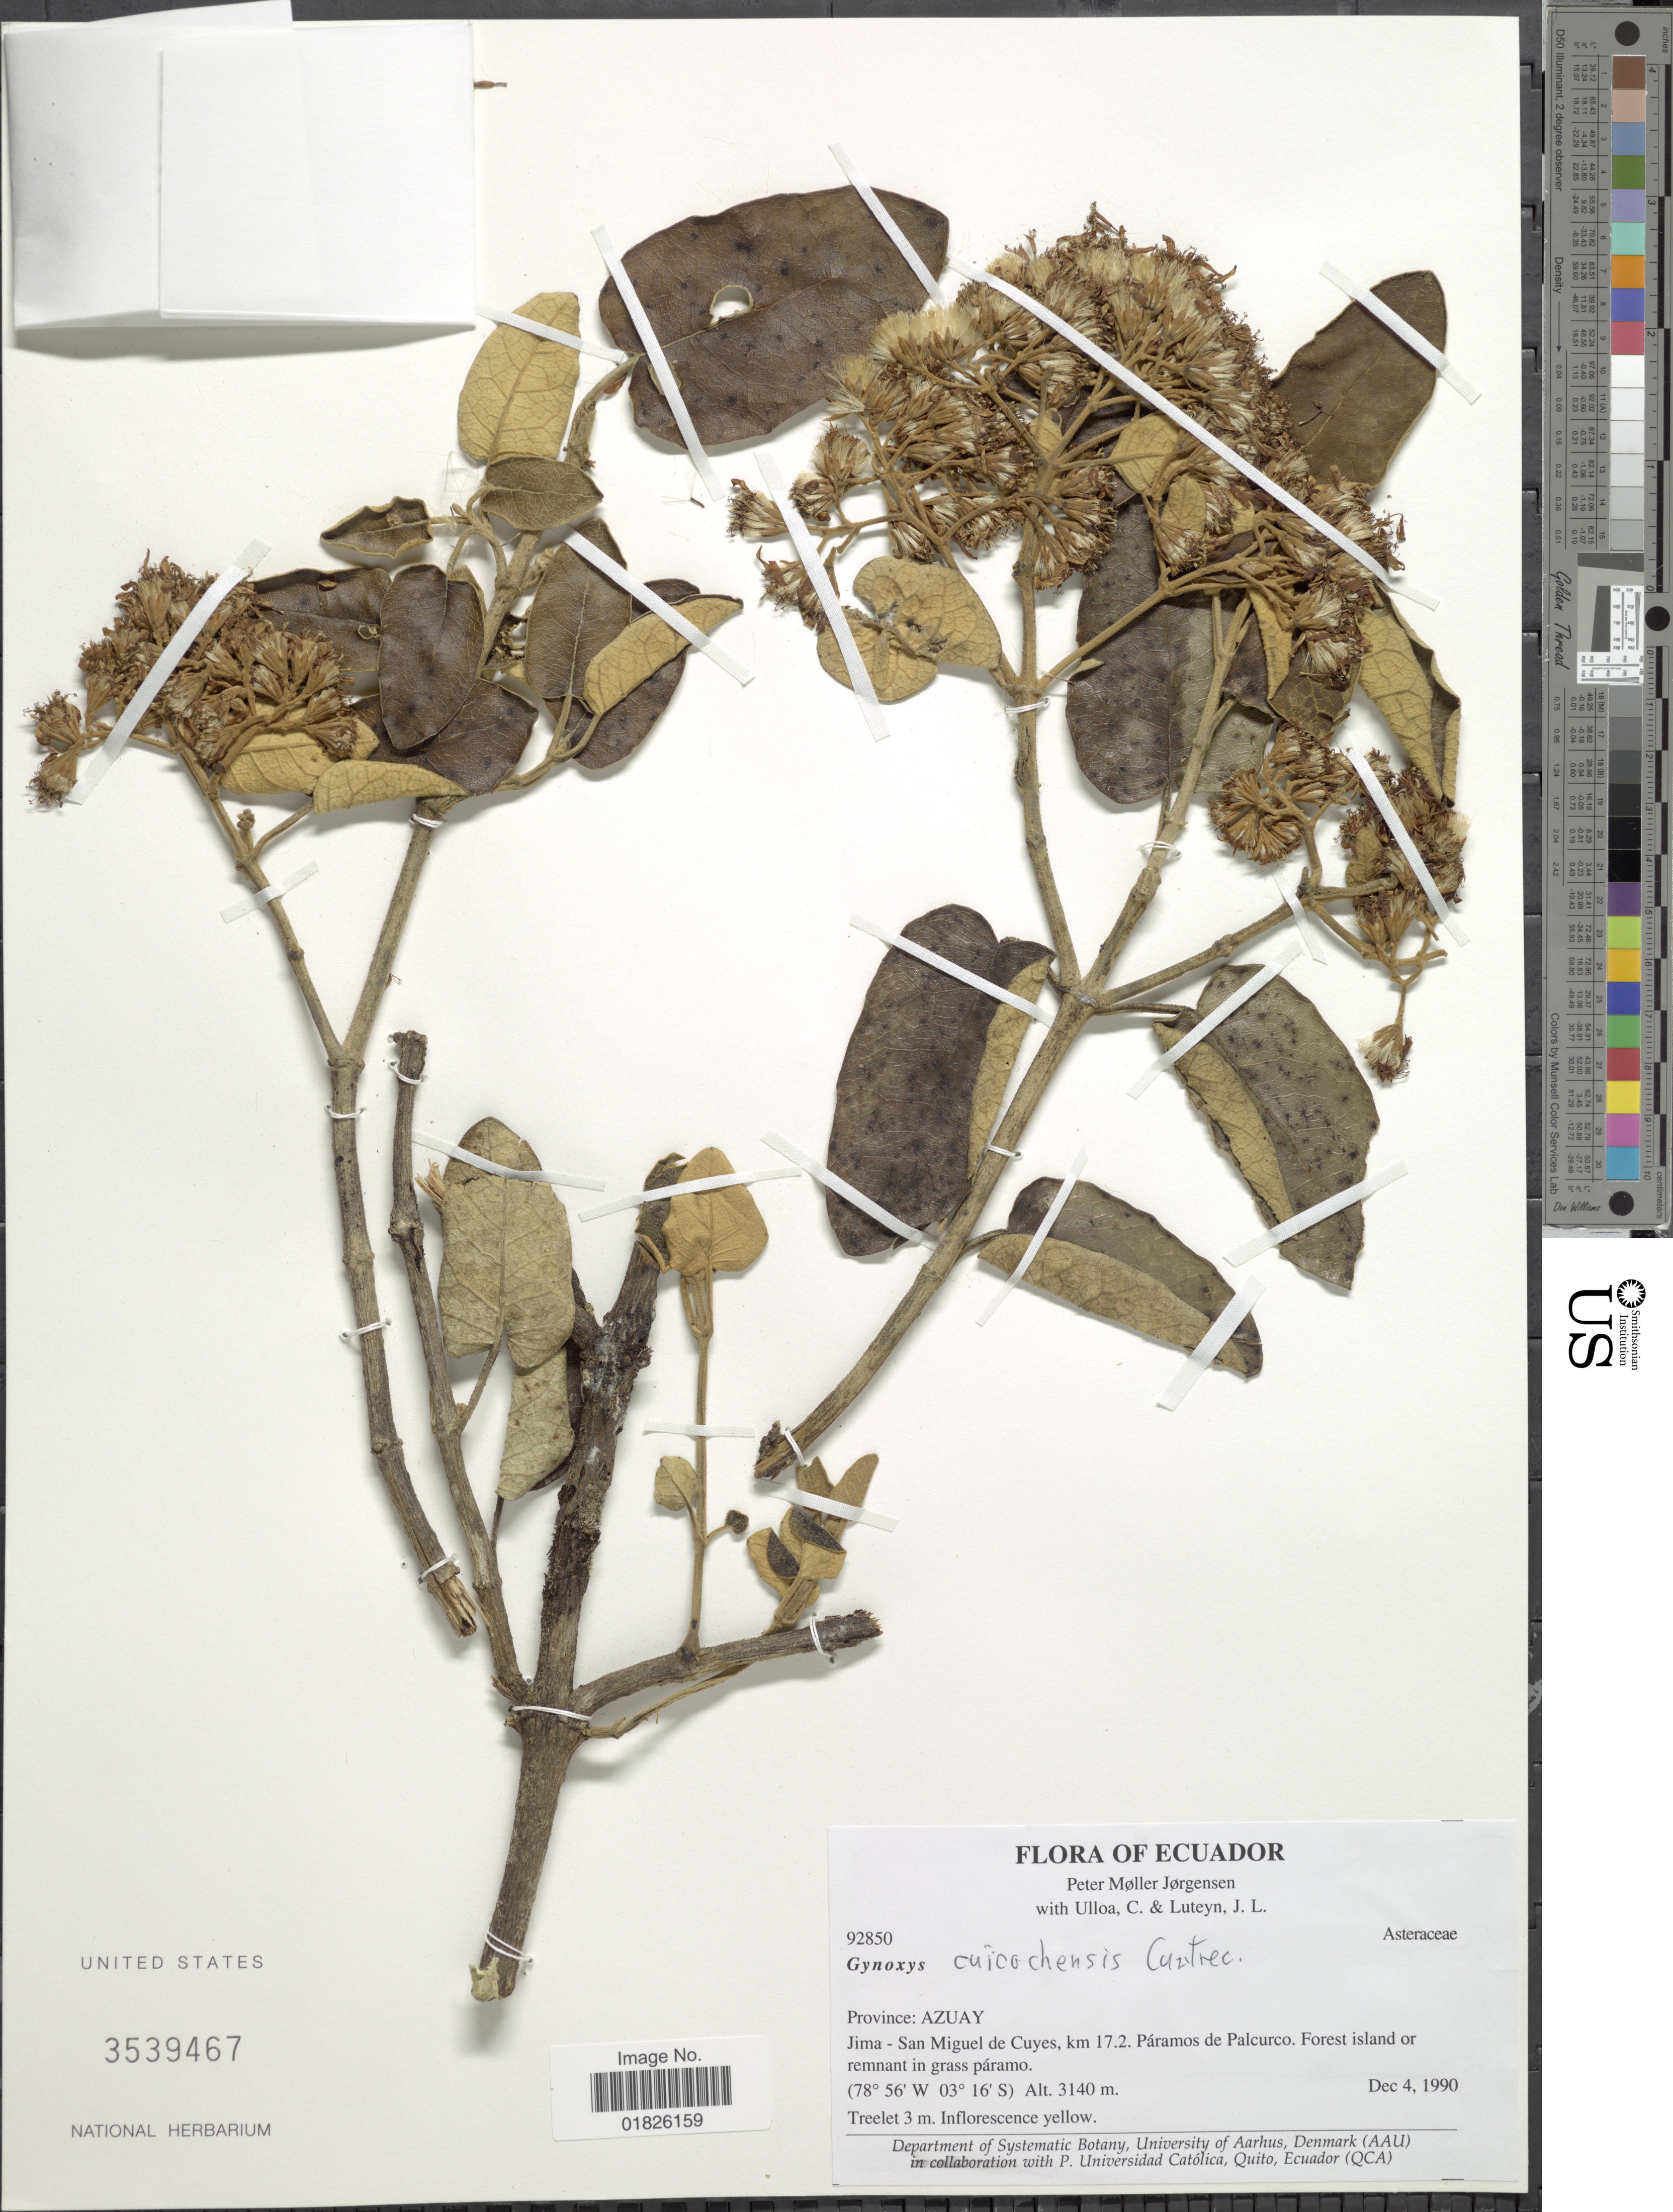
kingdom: Plantae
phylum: Tracheophyta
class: Magnoliopsida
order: Asterales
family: Asteraceae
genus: Gynoxys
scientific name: Gynoxys cuicochensis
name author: Cuatrec.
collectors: P. M. Jørgensen, C. Ulloa & J. L. Luteyn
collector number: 92850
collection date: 1990-12-04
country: Ecuador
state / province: Azuay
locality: Jima-San Miguel de Cuyes, km 17.2. paramos de Palcuro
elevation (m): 3140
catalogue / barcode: US 3539467